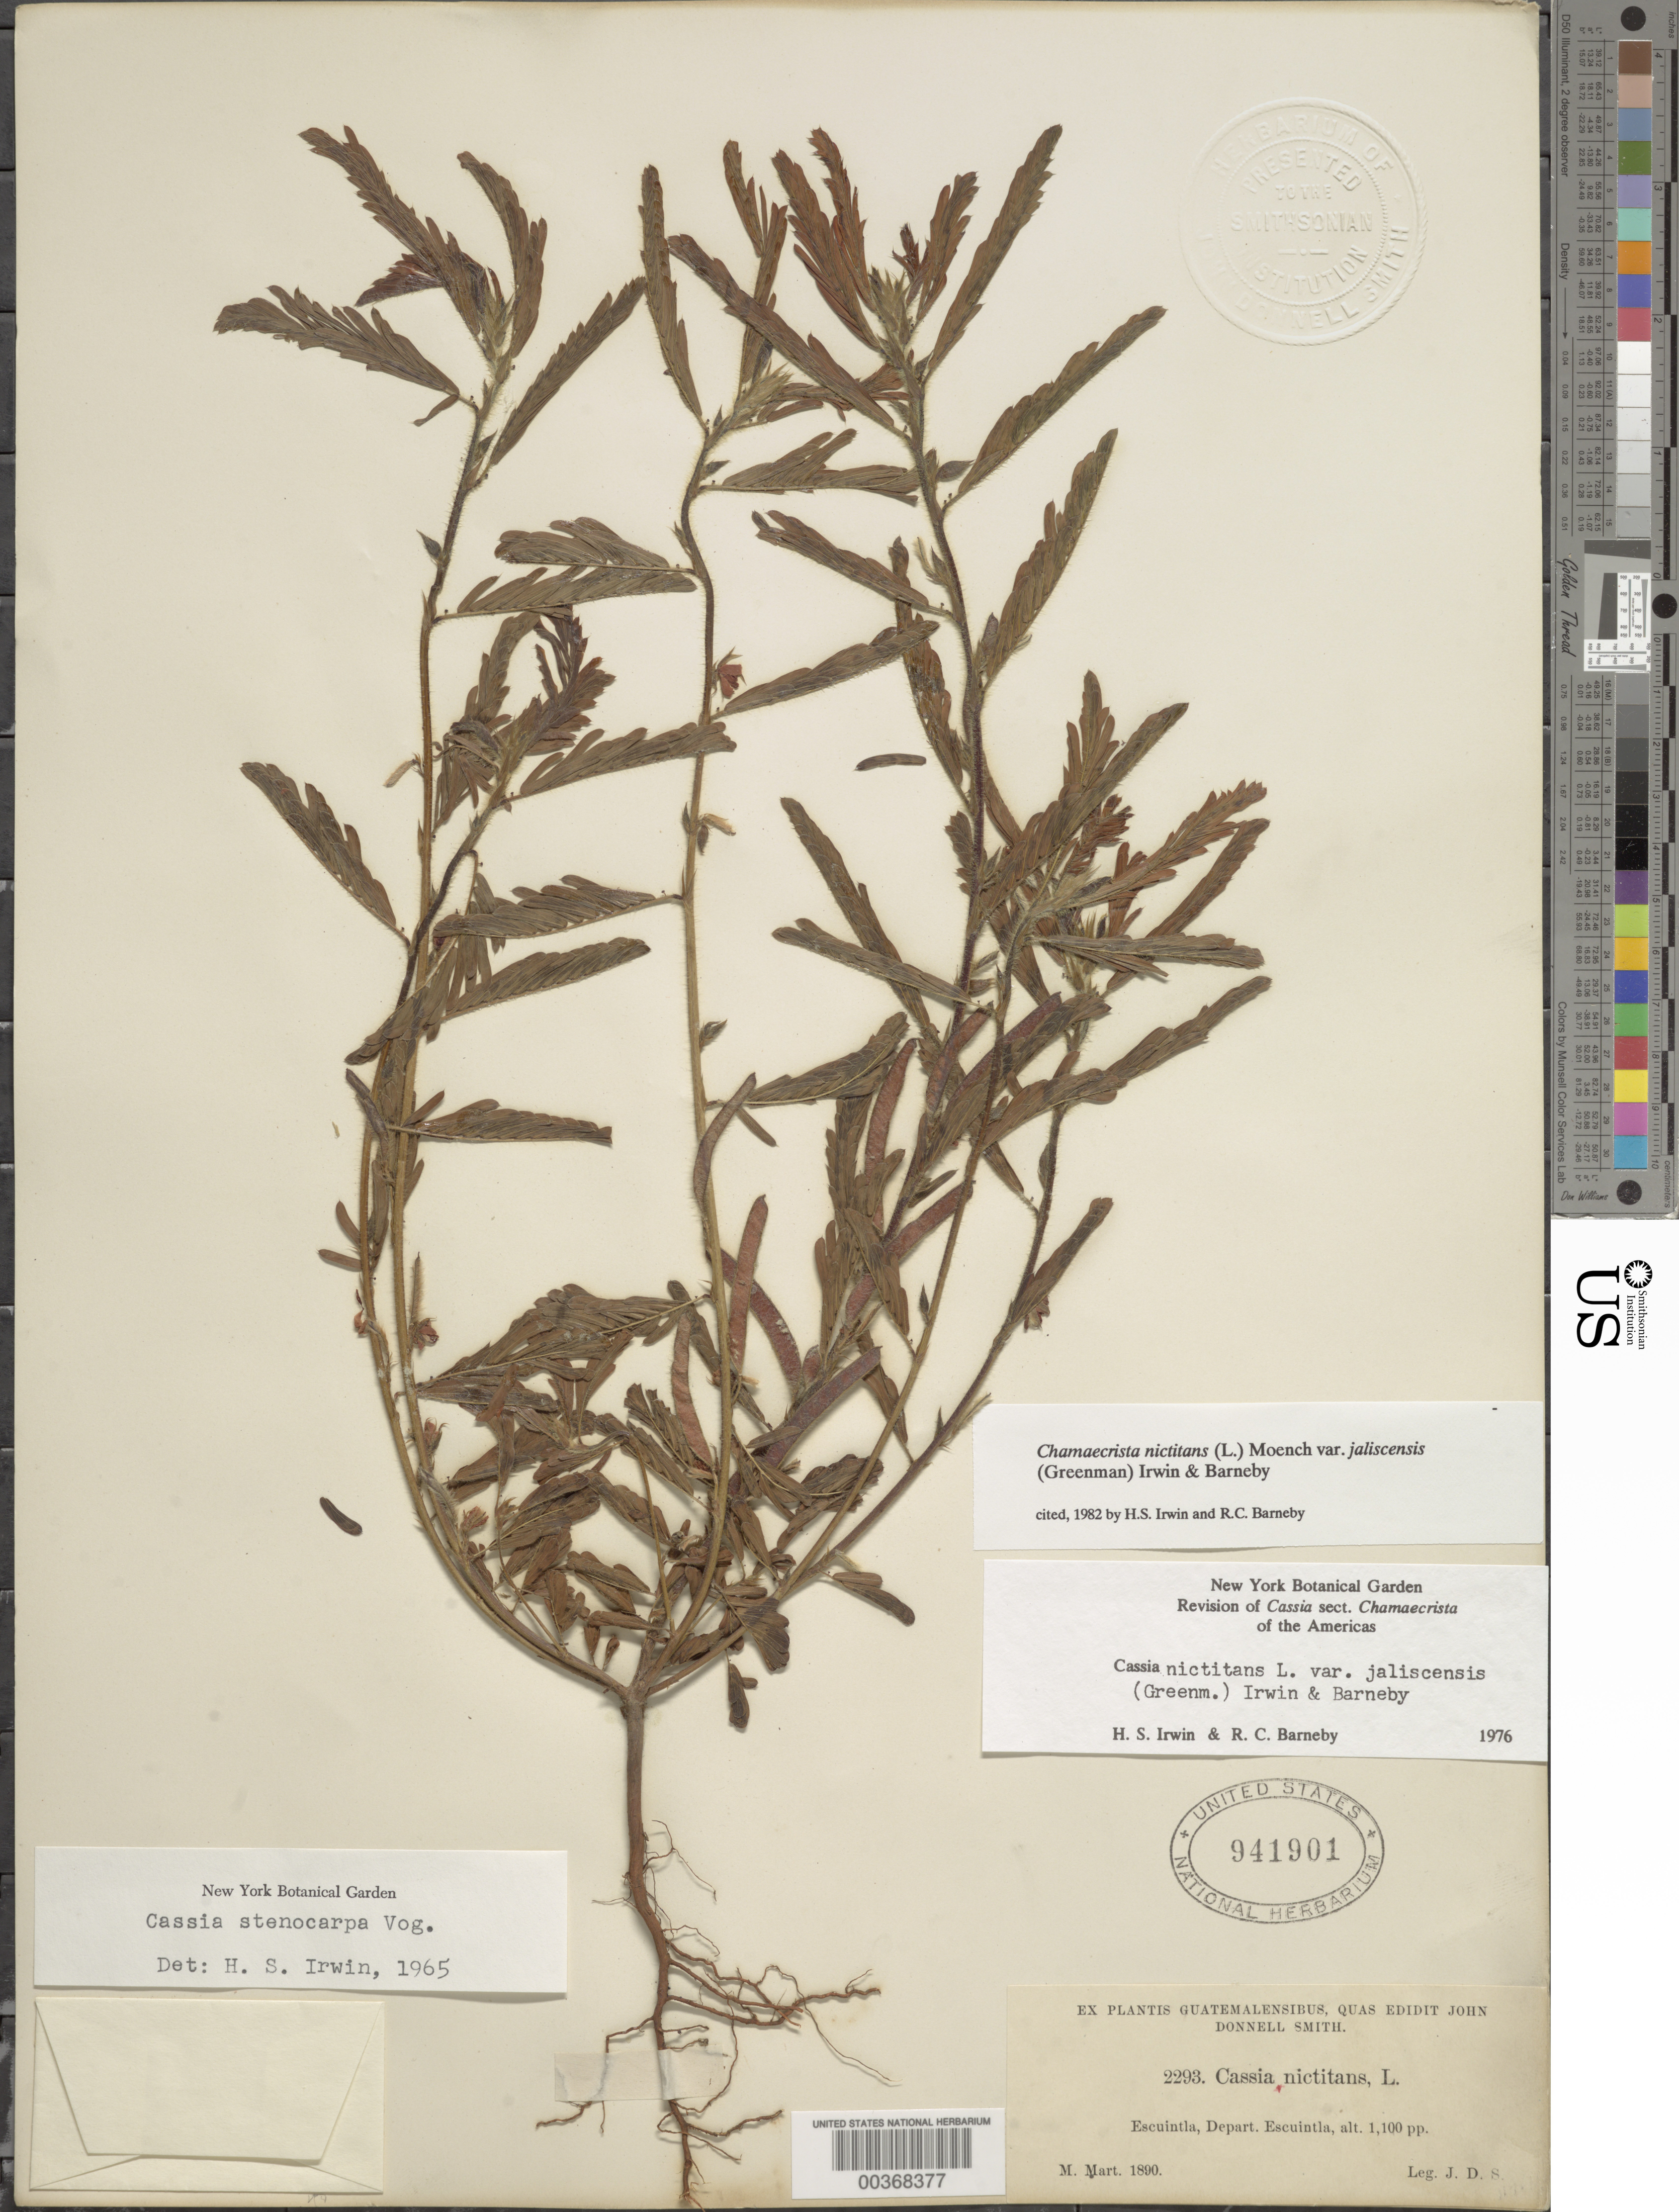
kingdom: Plantae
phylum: Tracheophyta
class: Magnoliopsida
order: Fabales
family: Fabaceae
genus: Chamaecrista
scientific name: Chamaecrista nictitans var. jaliscensis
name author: (Greenm.) H.S. Irwin & Barneby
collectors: J. Donnell Smith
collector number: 2293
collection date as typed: Mar 1890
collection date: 1890-03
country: Guatemala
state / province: Escuintla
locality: Escuintla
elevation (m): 335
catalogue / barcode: US 941901